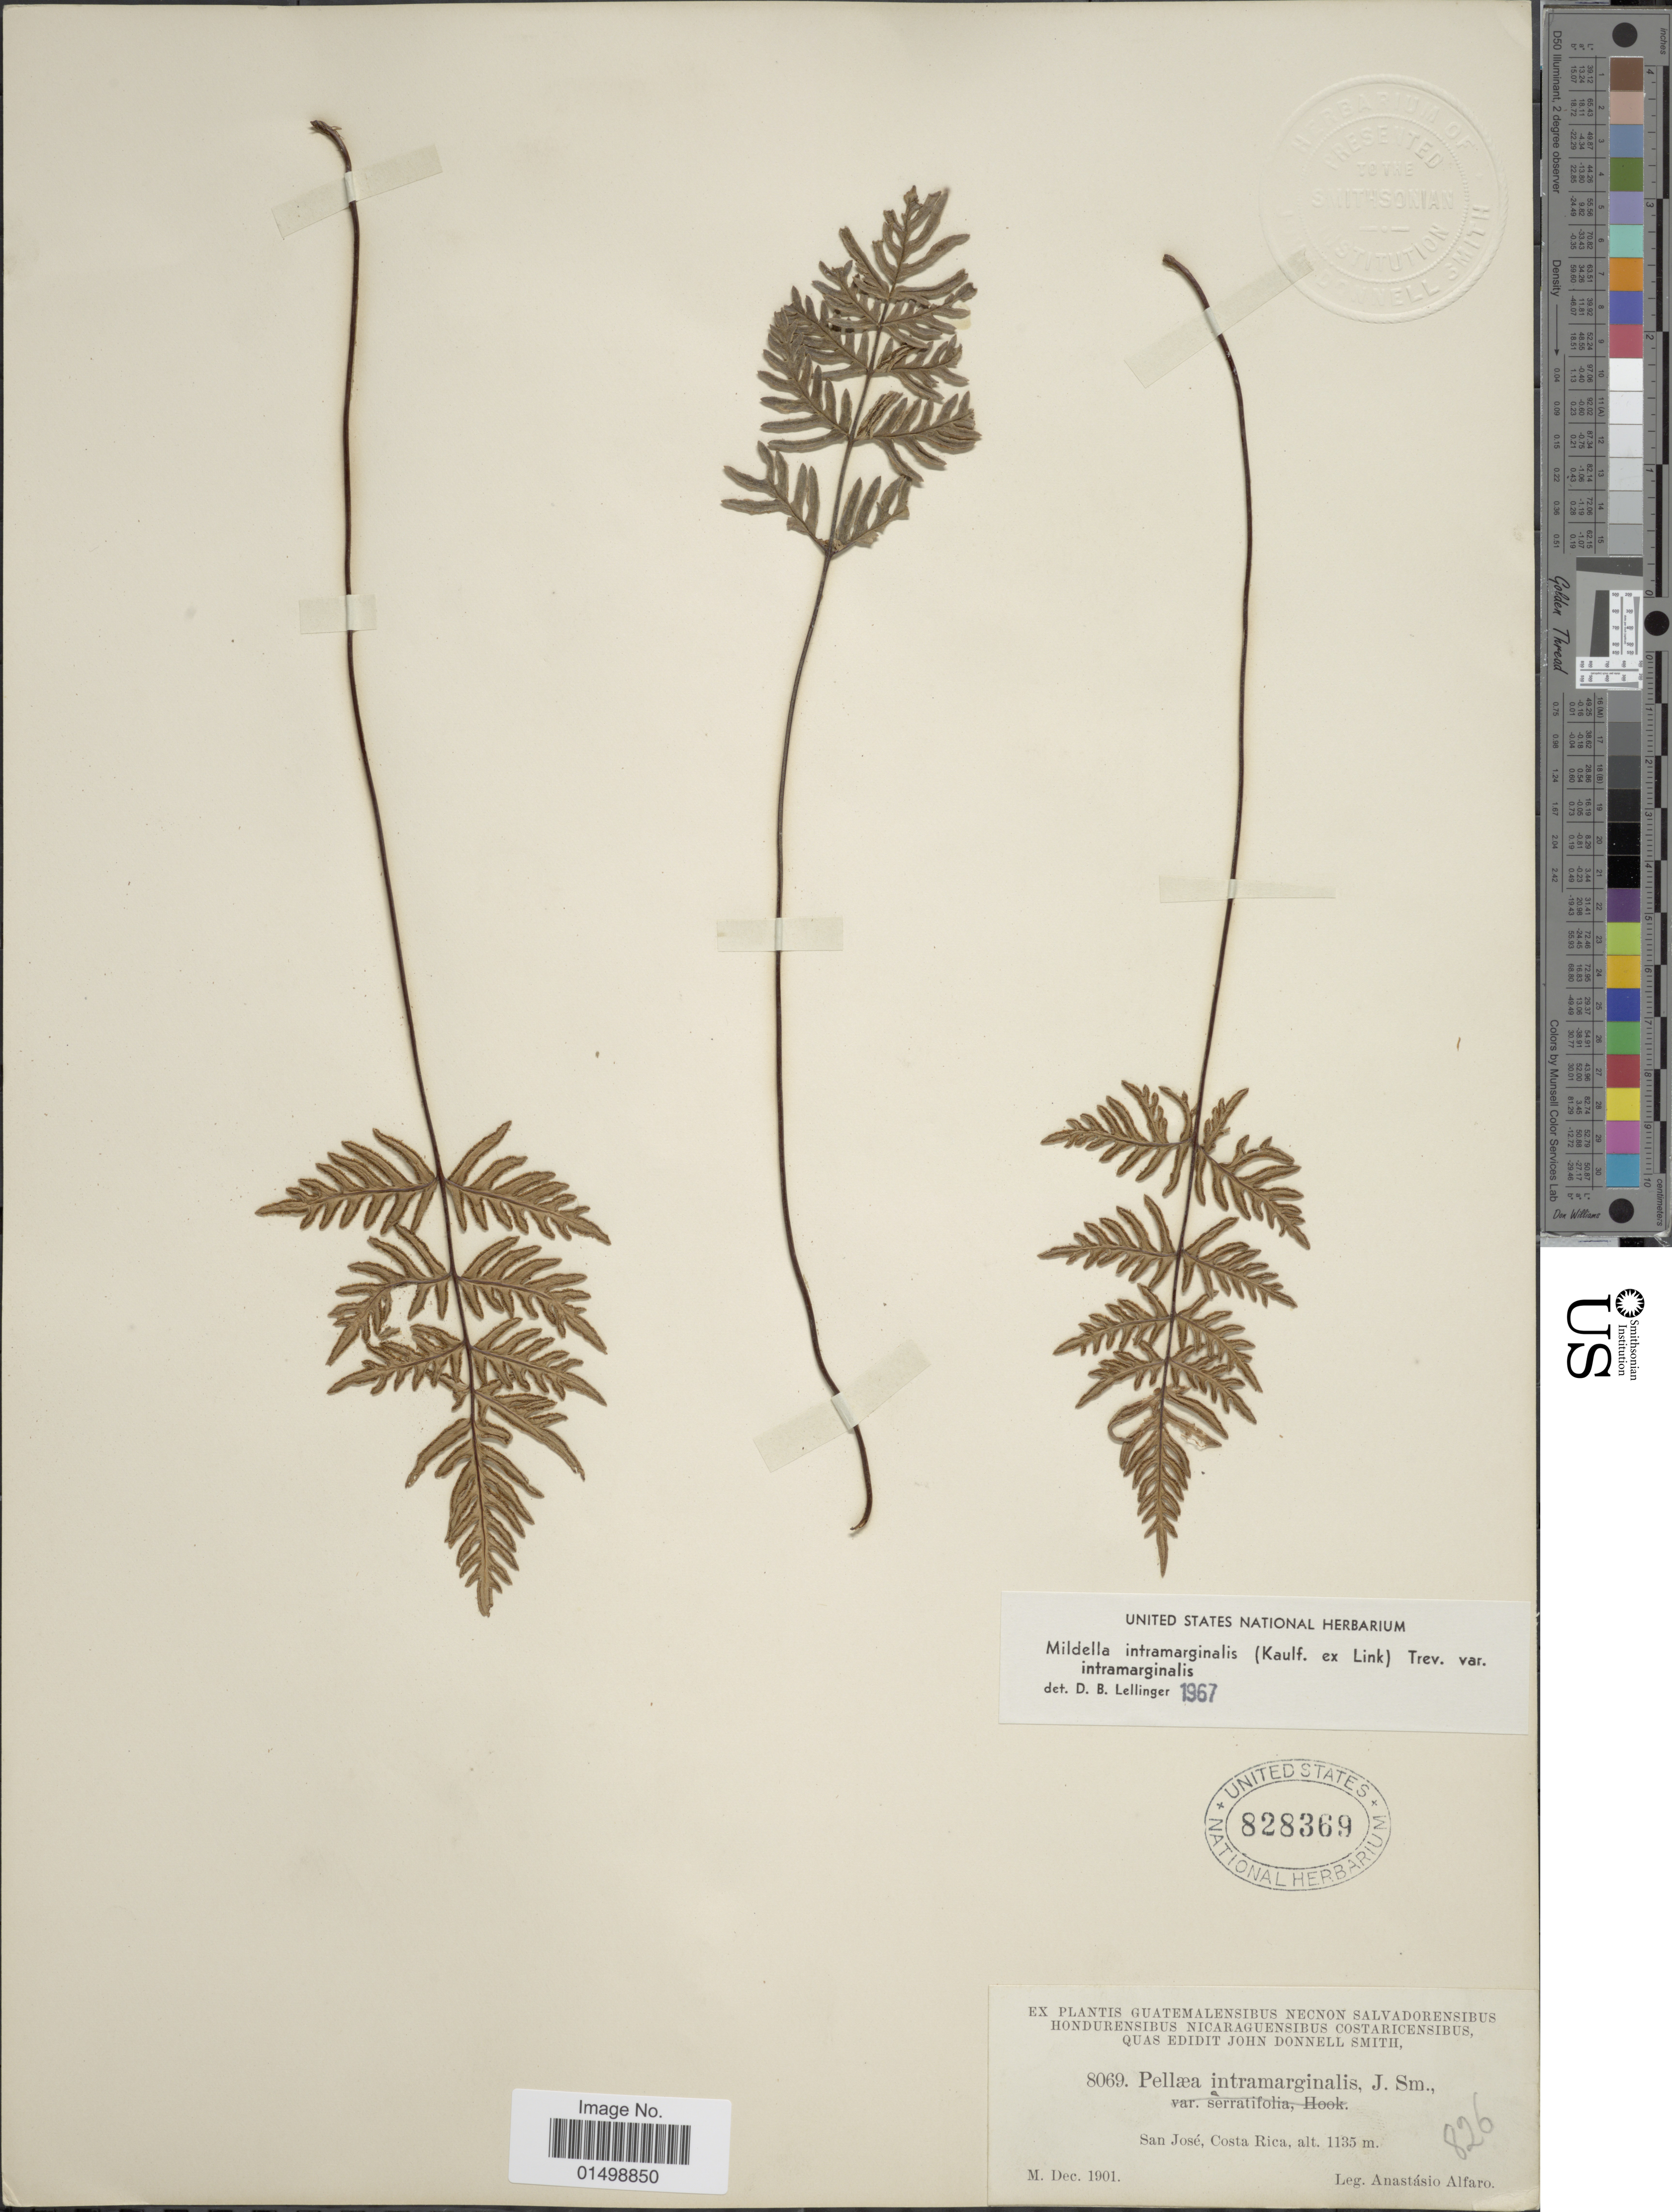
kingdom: Plantae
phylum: Tracheophyta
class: Polypodiopsida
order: Polypodiales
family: Pteridaceae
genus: Cheilanthes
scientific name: Cheilanthes intramarginalis var. intramarginalis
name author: (Kaulf.) Hook.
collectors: A. Alfaro Gonzalez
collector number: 826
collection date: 1901-12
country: Costa Rica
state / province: San José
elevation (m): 1135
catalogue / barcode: US 828369